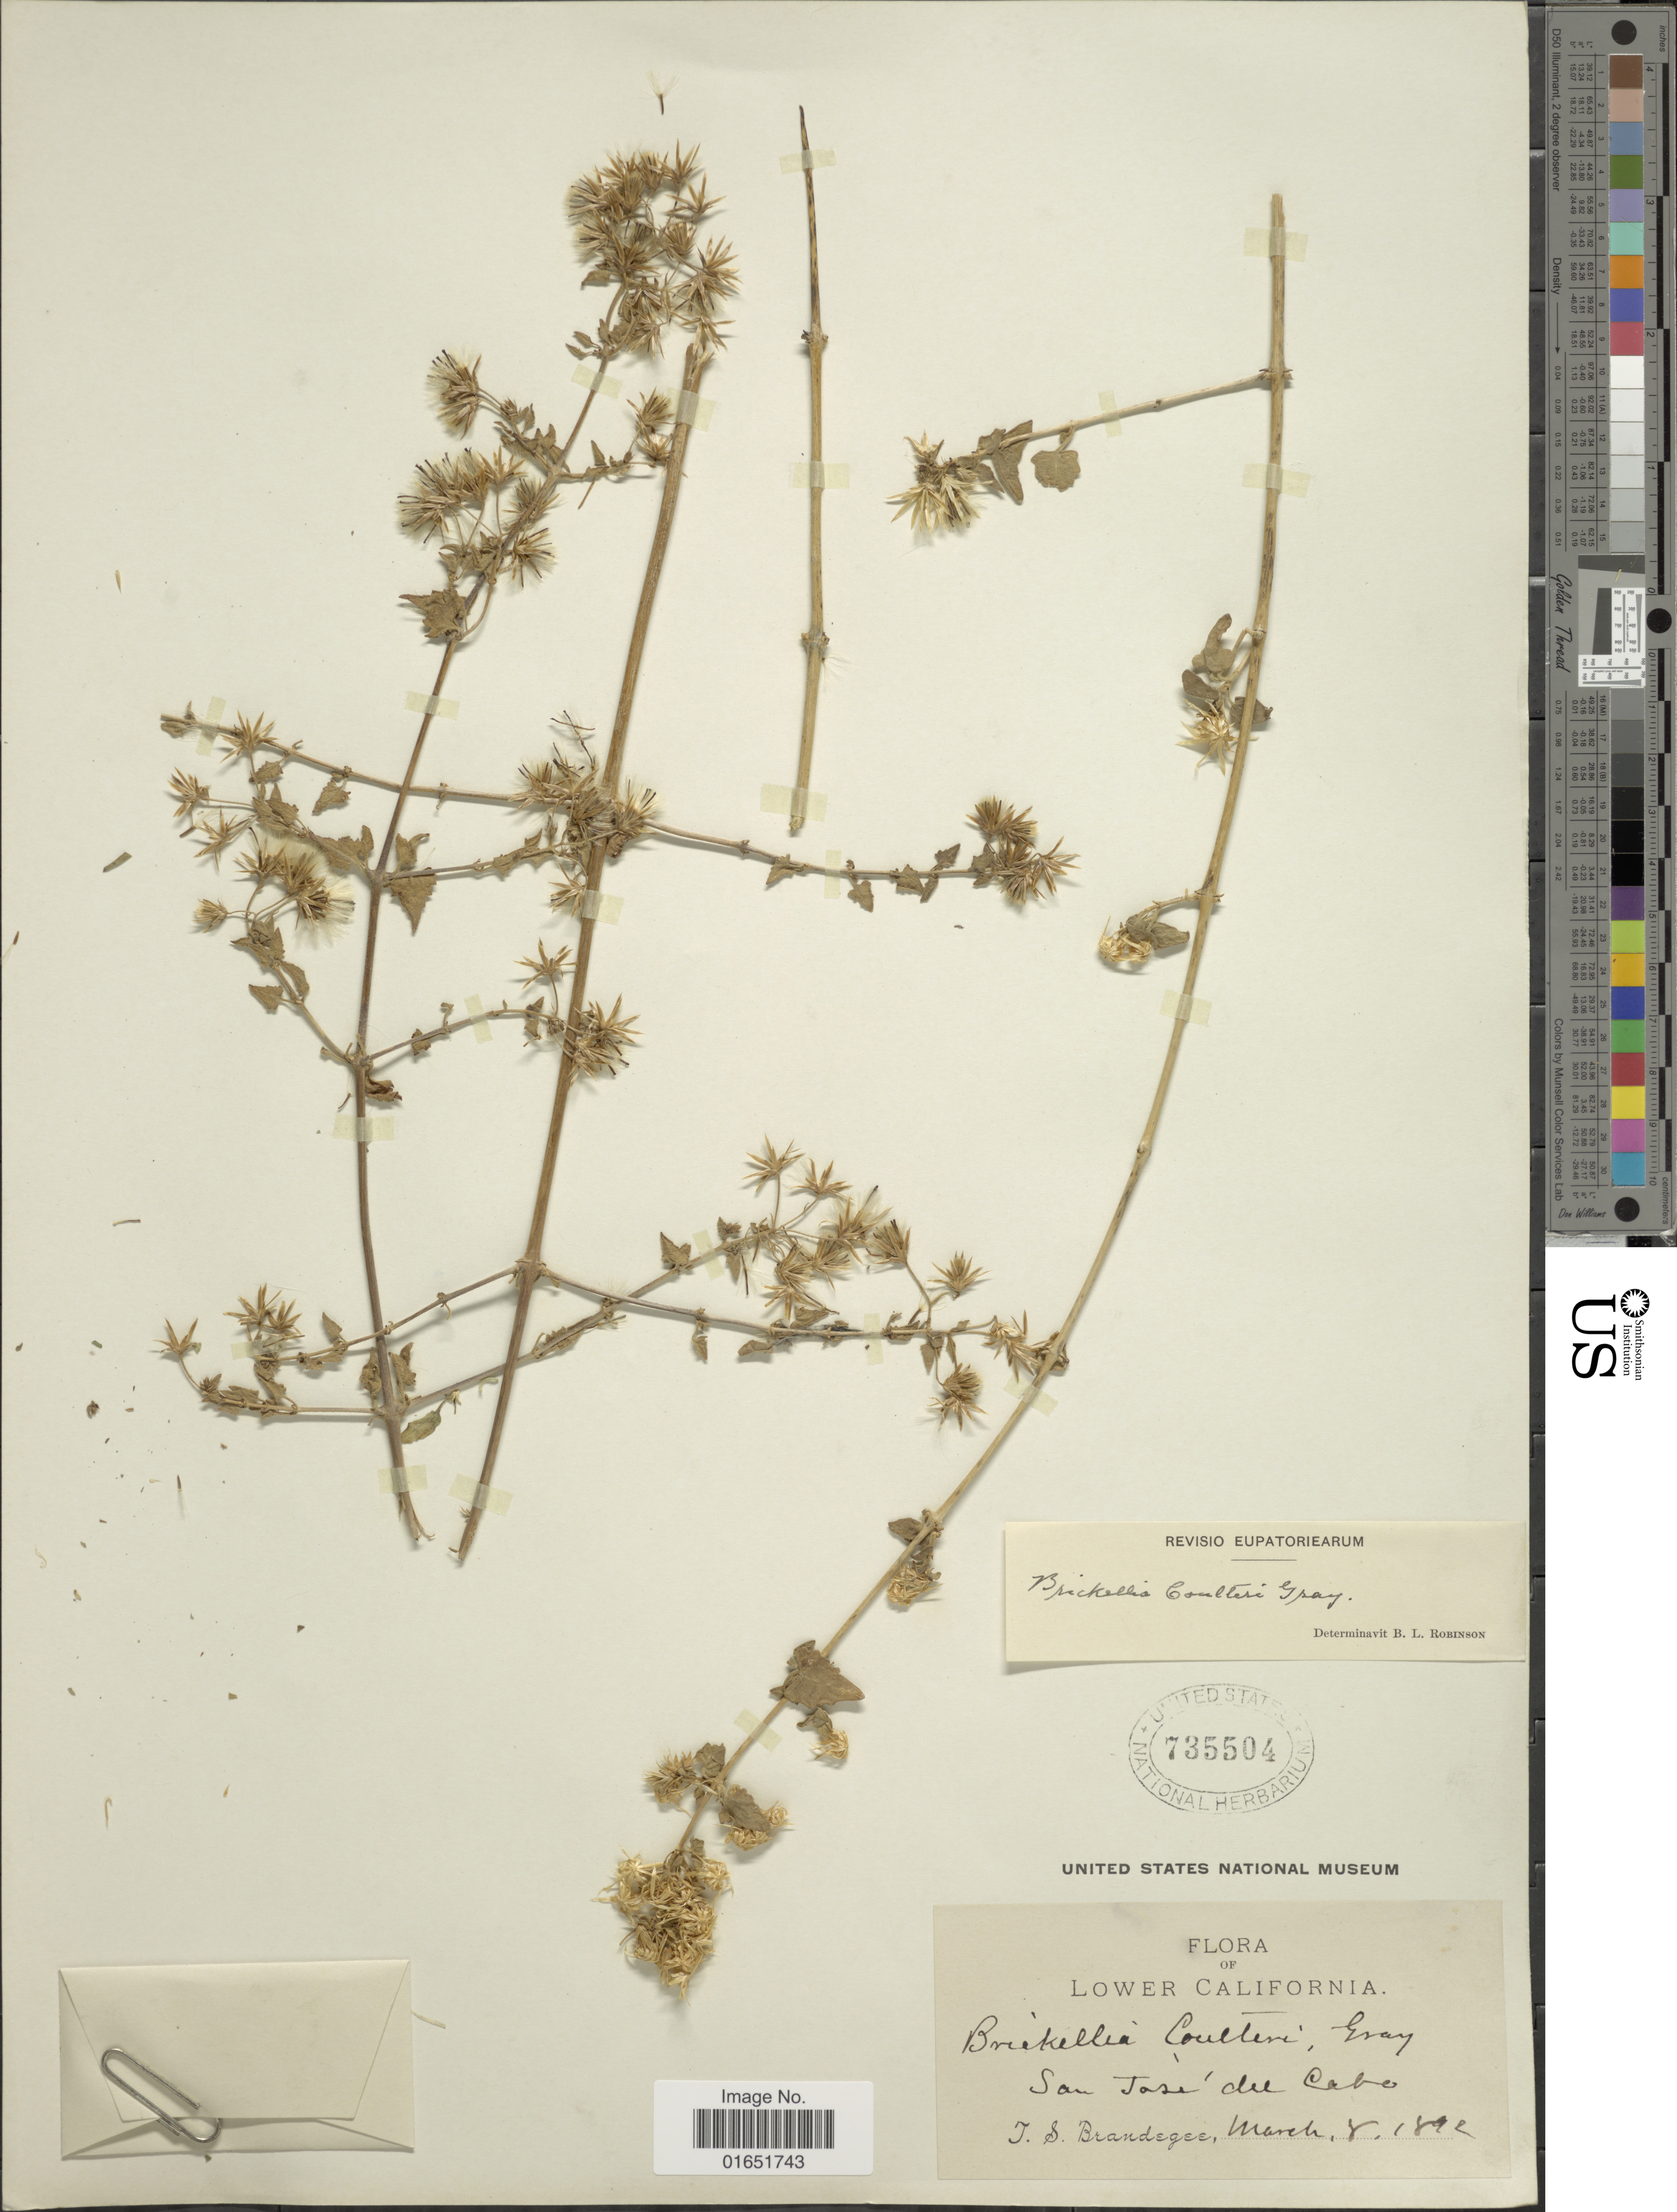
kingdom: Plantae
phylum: Tracheophyta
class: Magnoliopsida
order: Asterales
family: Asteraceae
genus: Brickellia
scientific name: Brickellia coulteri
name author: A. Gray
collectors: T. S. Brandegee (herbarium)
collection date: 1892-03-08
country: Mexico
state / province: Baja California Sur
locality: Lower California, San José del Cabo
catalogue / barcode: US 735504